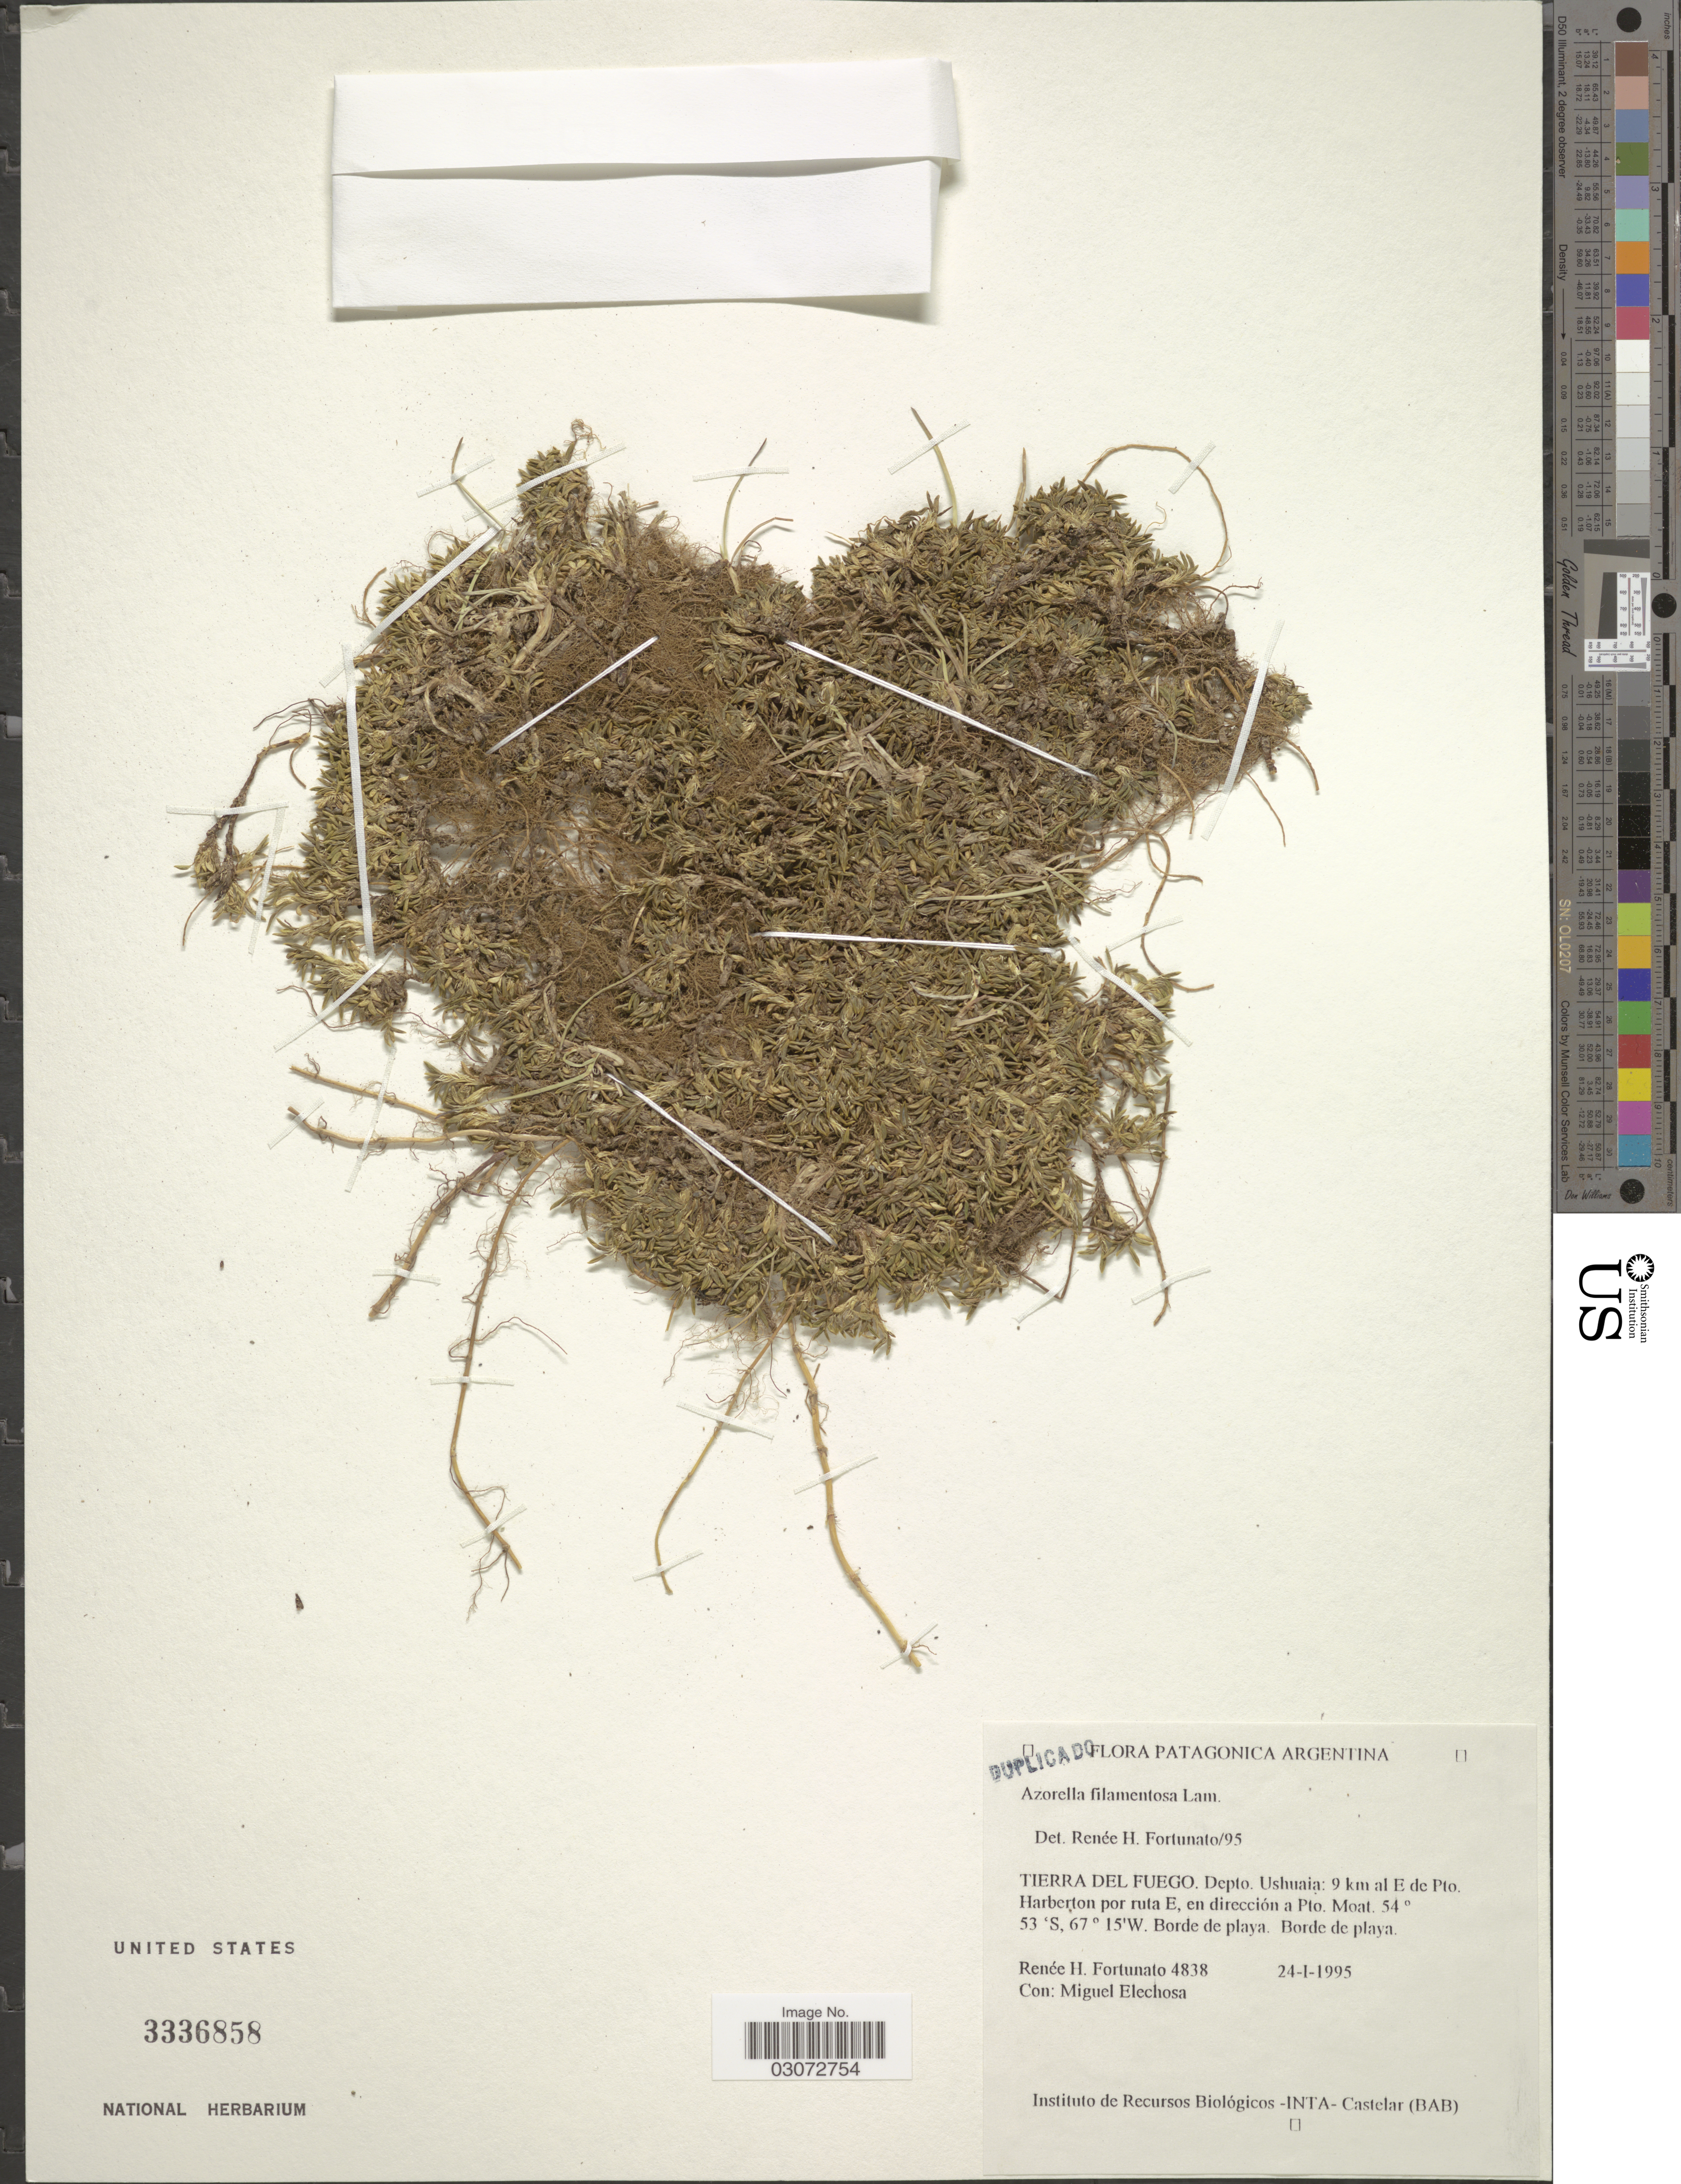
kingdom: Plantae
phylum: Tracheophyta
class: Magnoliopsida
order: Apiales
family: Apiaceae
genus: Azorella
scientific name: Azorella filamentosa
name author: Lam.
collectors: R. H. Fortunato & M. Elechosa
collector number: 4838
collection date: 1995-01-24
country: Argentina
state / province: Tierra del Fuego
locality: Patagonica Argentina. Depto. Ushuaia: 9 km al E de Pto. Harberton por ruta R, en dirección a Pto. Moat.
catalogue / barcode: US 3336858